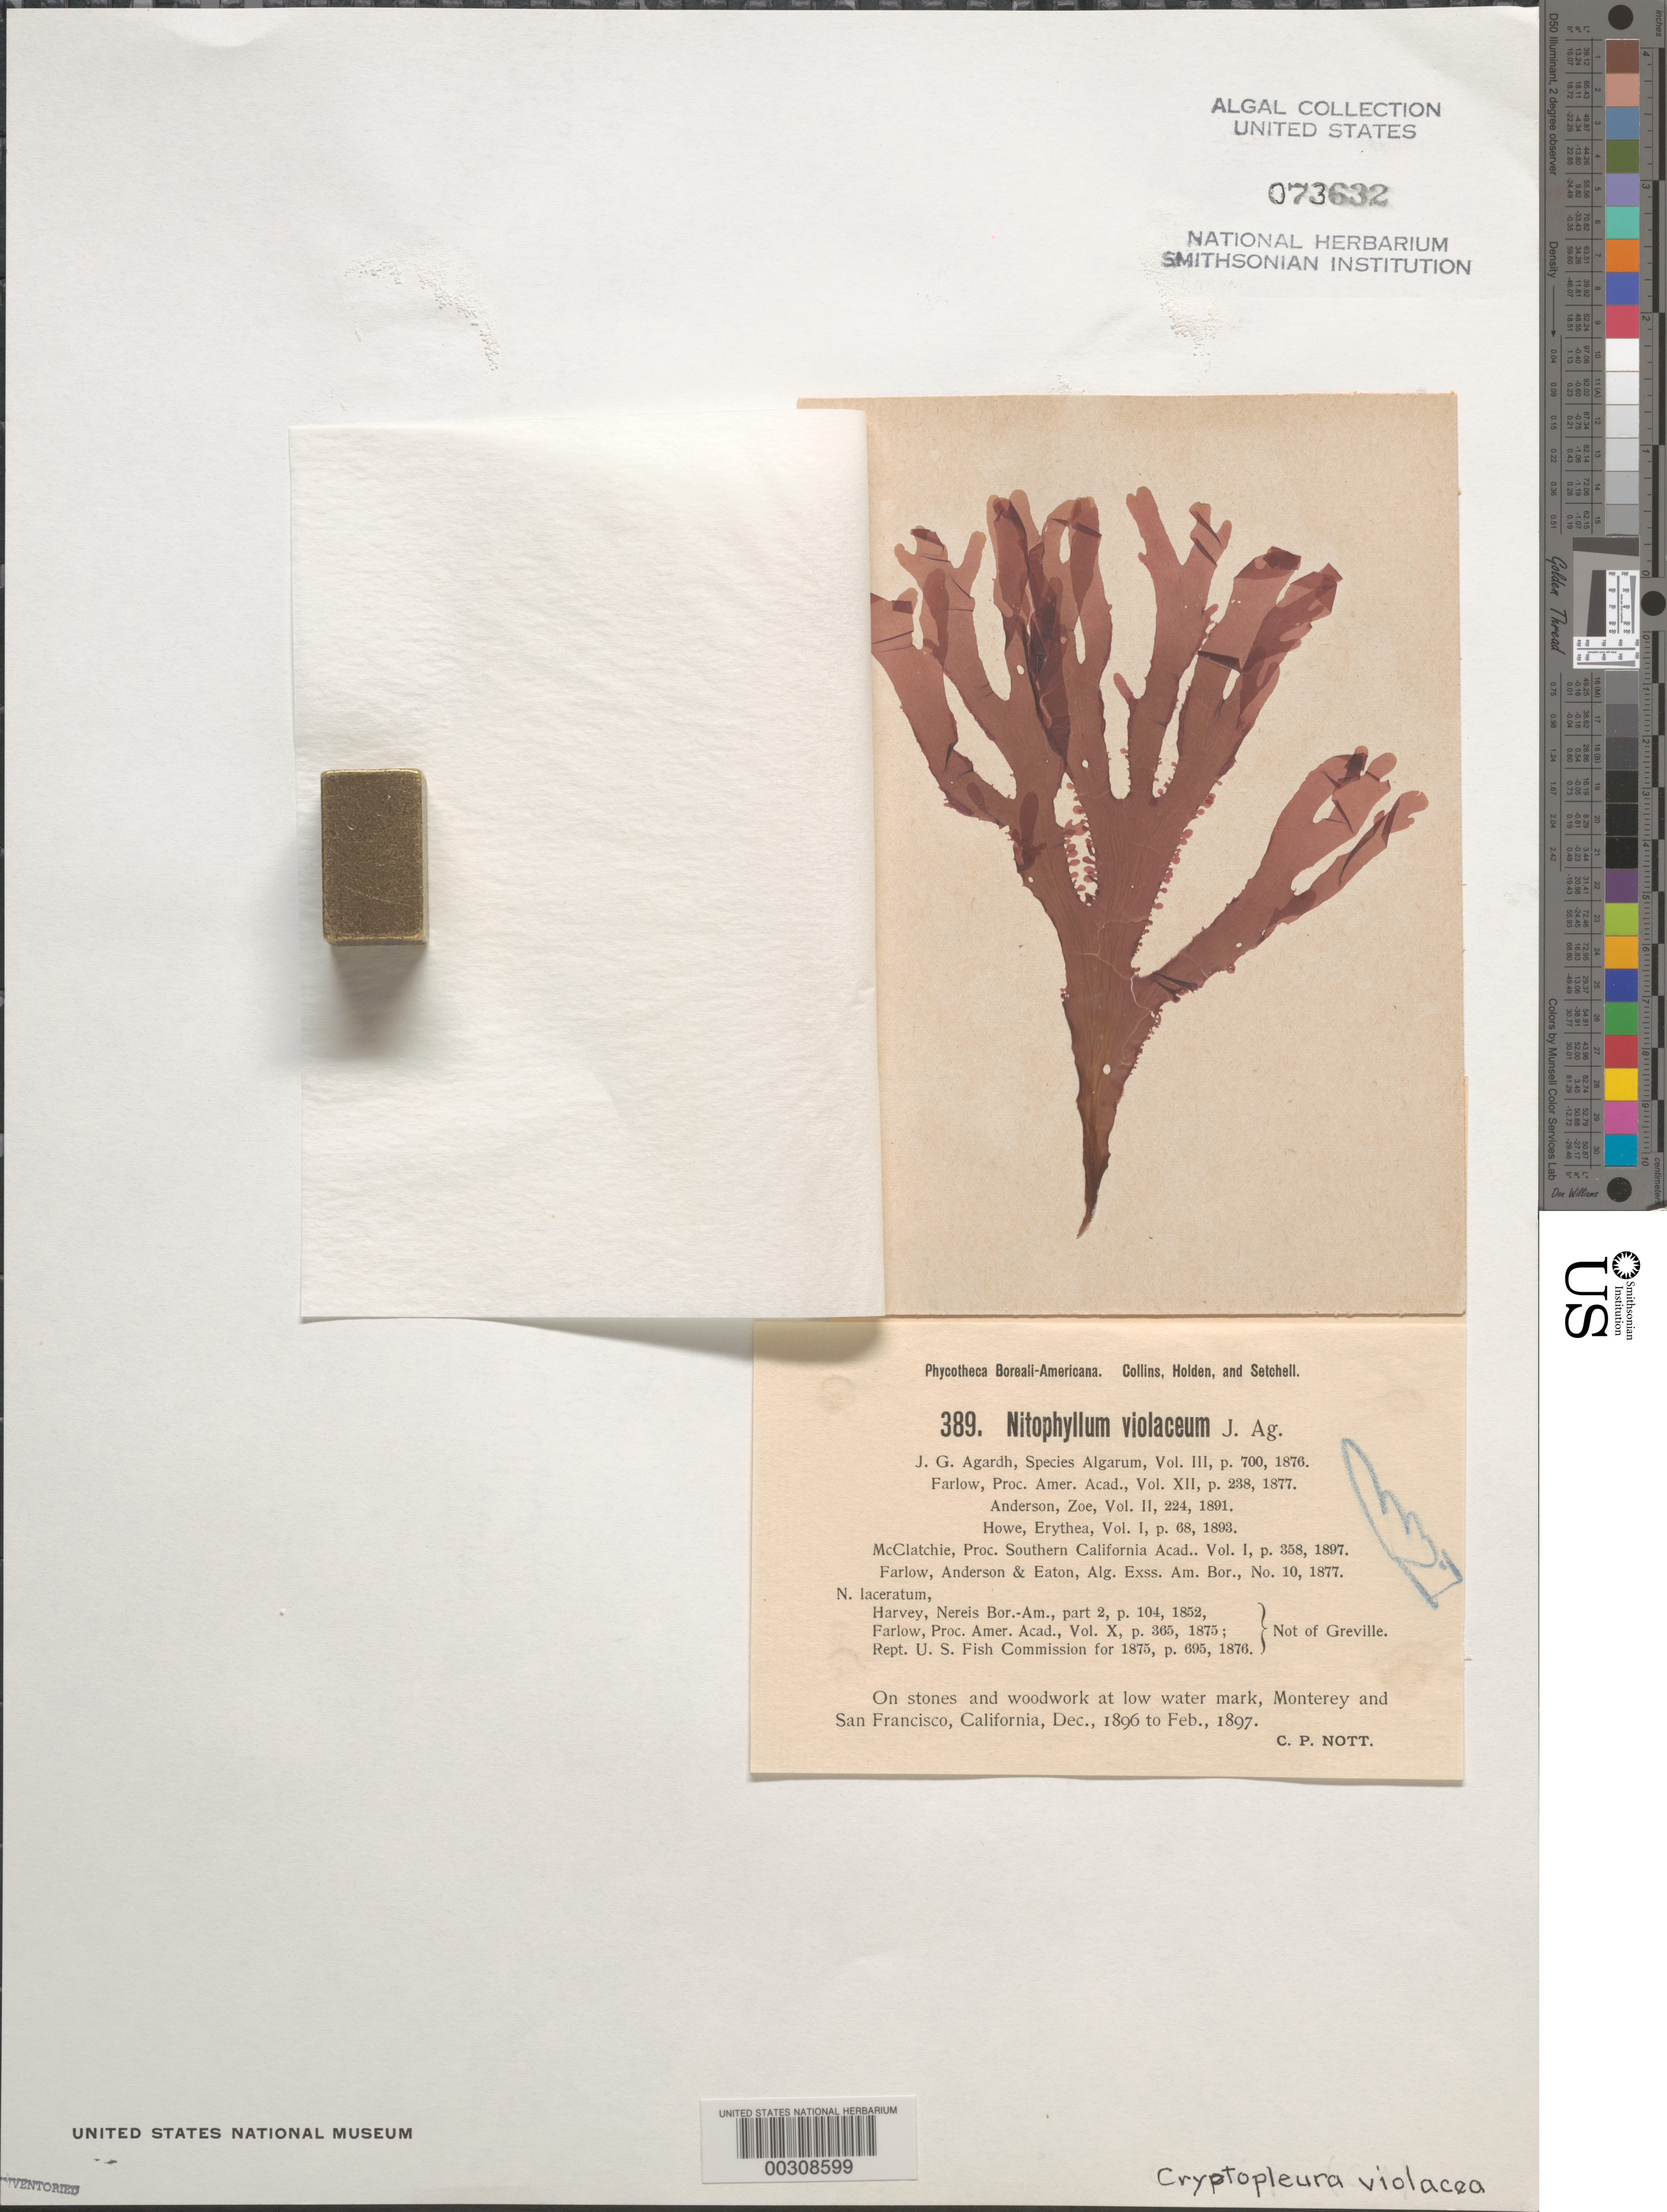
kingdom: Plantae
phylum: Rhodophyta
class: Florideophyceae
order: Ceramiales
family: Delesseriaceae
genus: Cryptopleura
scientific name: Cryptopleura violacea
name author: (J. Ag.) Kylin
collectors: C. Nott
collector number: PB-A 389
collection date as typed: Dec 1896 TO -- Feb 1897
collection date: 1896-12/1897-02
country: United States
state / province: California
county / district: Monterey / San Francisco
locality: Monterey and San Francisco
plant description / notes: Collins, Holden & Setchell, Phycotheca Boreali-Americana, as Nitophyllum violaceum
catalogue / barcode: US 73632